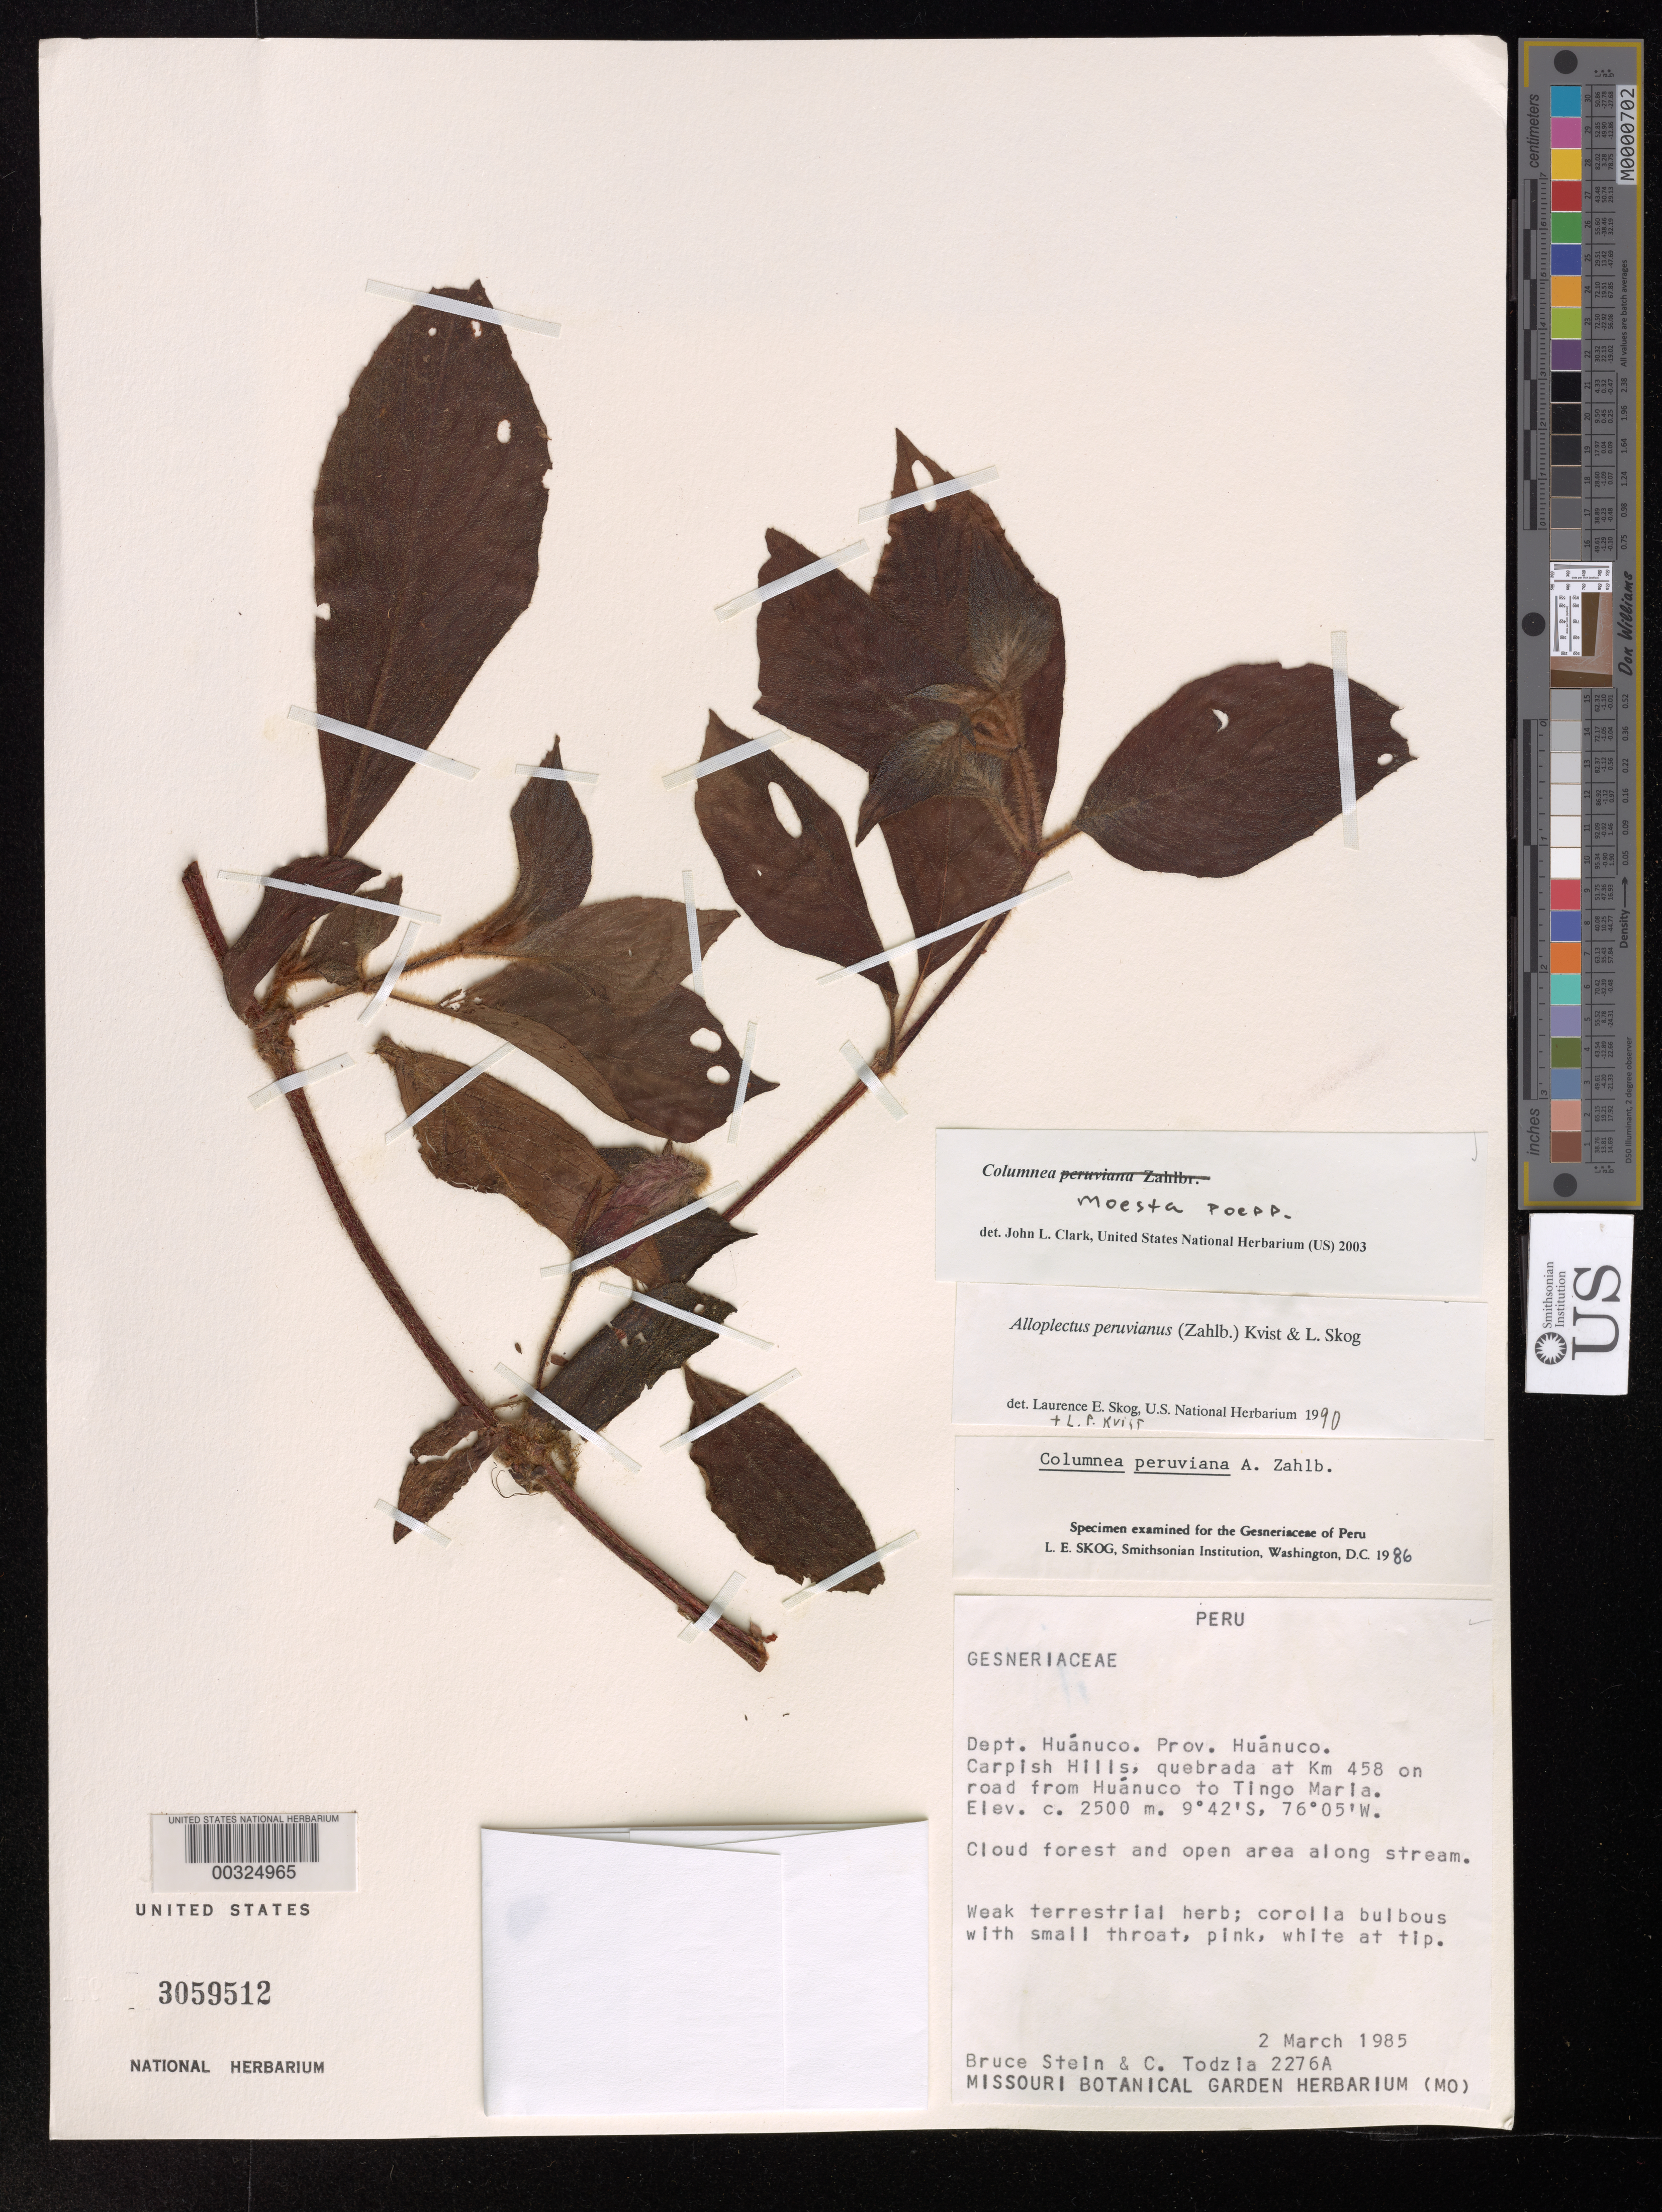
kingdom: Plantae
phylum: Tracheophyta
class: Magnoliopsida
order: Lamiales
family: Gesneriaceae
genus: Columnea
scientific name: Columnea moesta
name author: Poepp.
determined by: Clark, J. L., (SEL), The Marie Selby Botanical Garden (UNITED STATES)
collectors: B. A. Stein & C. A. Todzia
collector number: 2276 A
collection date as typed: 02 Mar 1985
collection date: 1985-03-02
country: Peru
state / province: Huánuco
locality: Prov. Huánuco, Carpish Hills, quebrada at km 458 on road from Huanuco to Tingo Maria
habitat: Cloud forest and open area along stream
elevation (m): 2500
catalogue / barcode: US 3059512